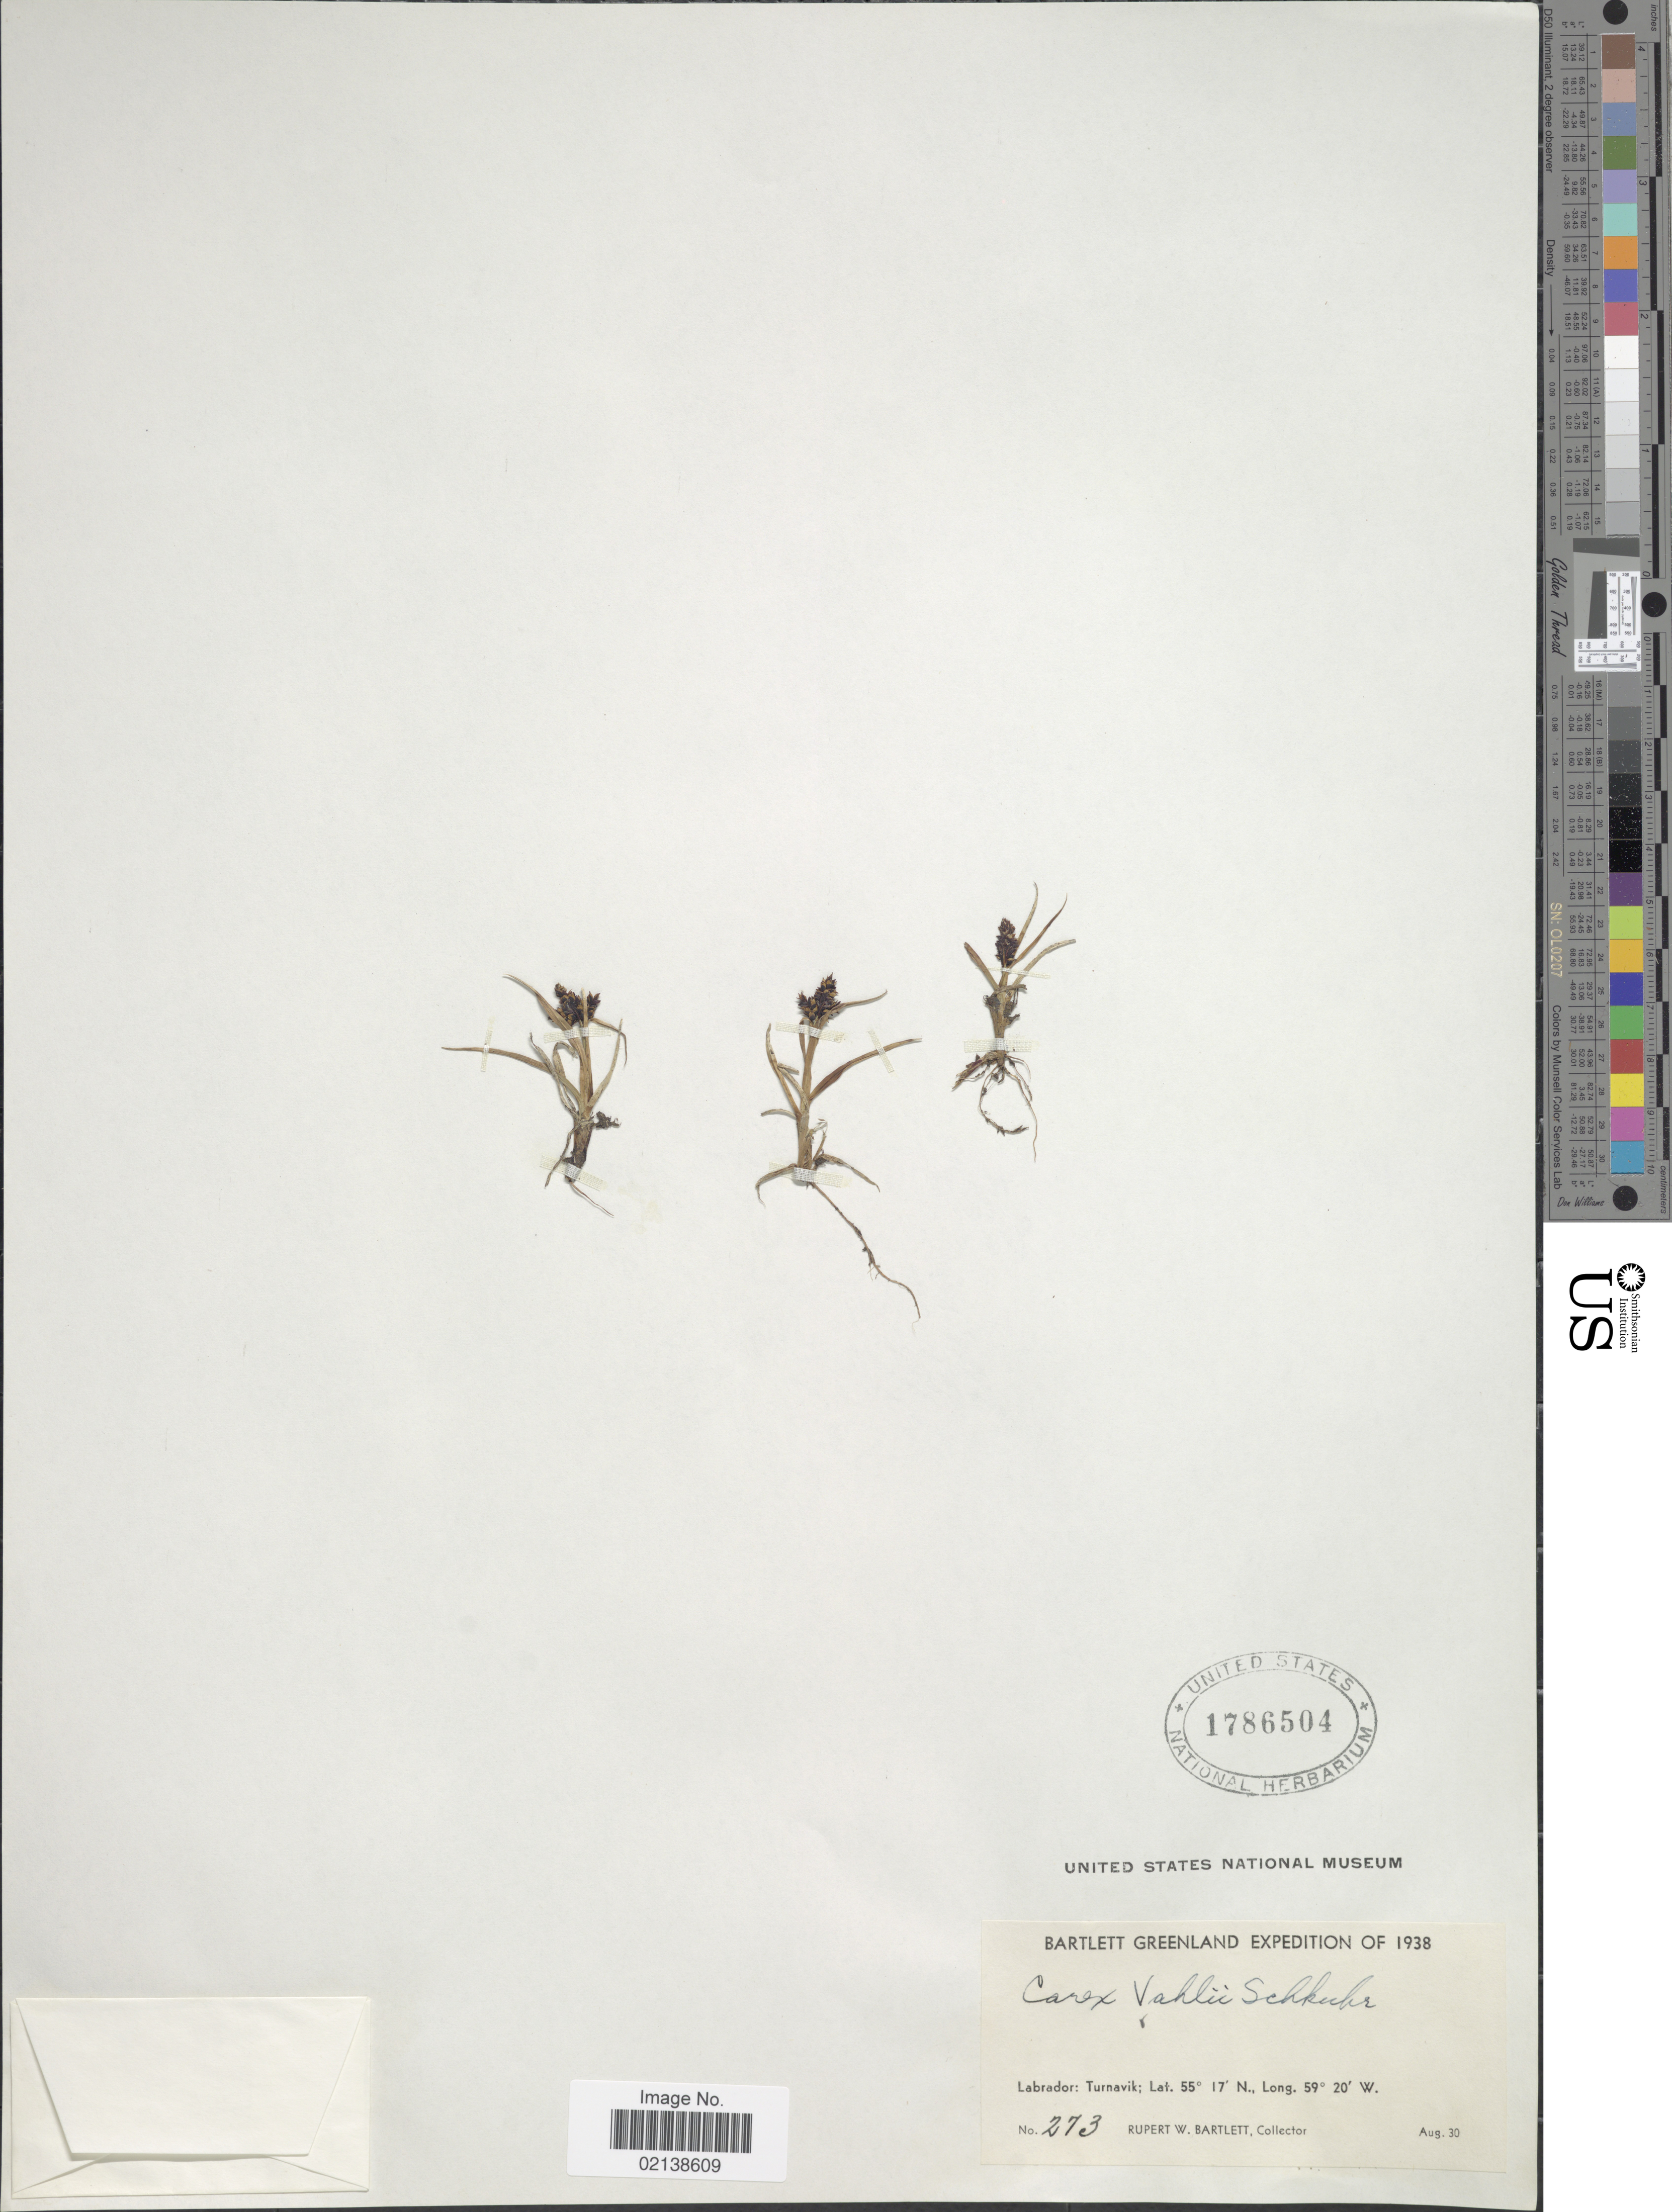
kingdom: Plantae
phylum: Tracheophyta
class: Liliopsida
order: Poales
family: Cyperaceae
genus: Carex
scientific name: Carex norvegica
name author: Retz.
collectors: R. W. Bartlett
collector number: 273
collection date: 1938-08-30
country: Canada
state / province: Newfoundland and Labrador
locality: Labrador: Turnavik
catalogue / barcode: US 1786504